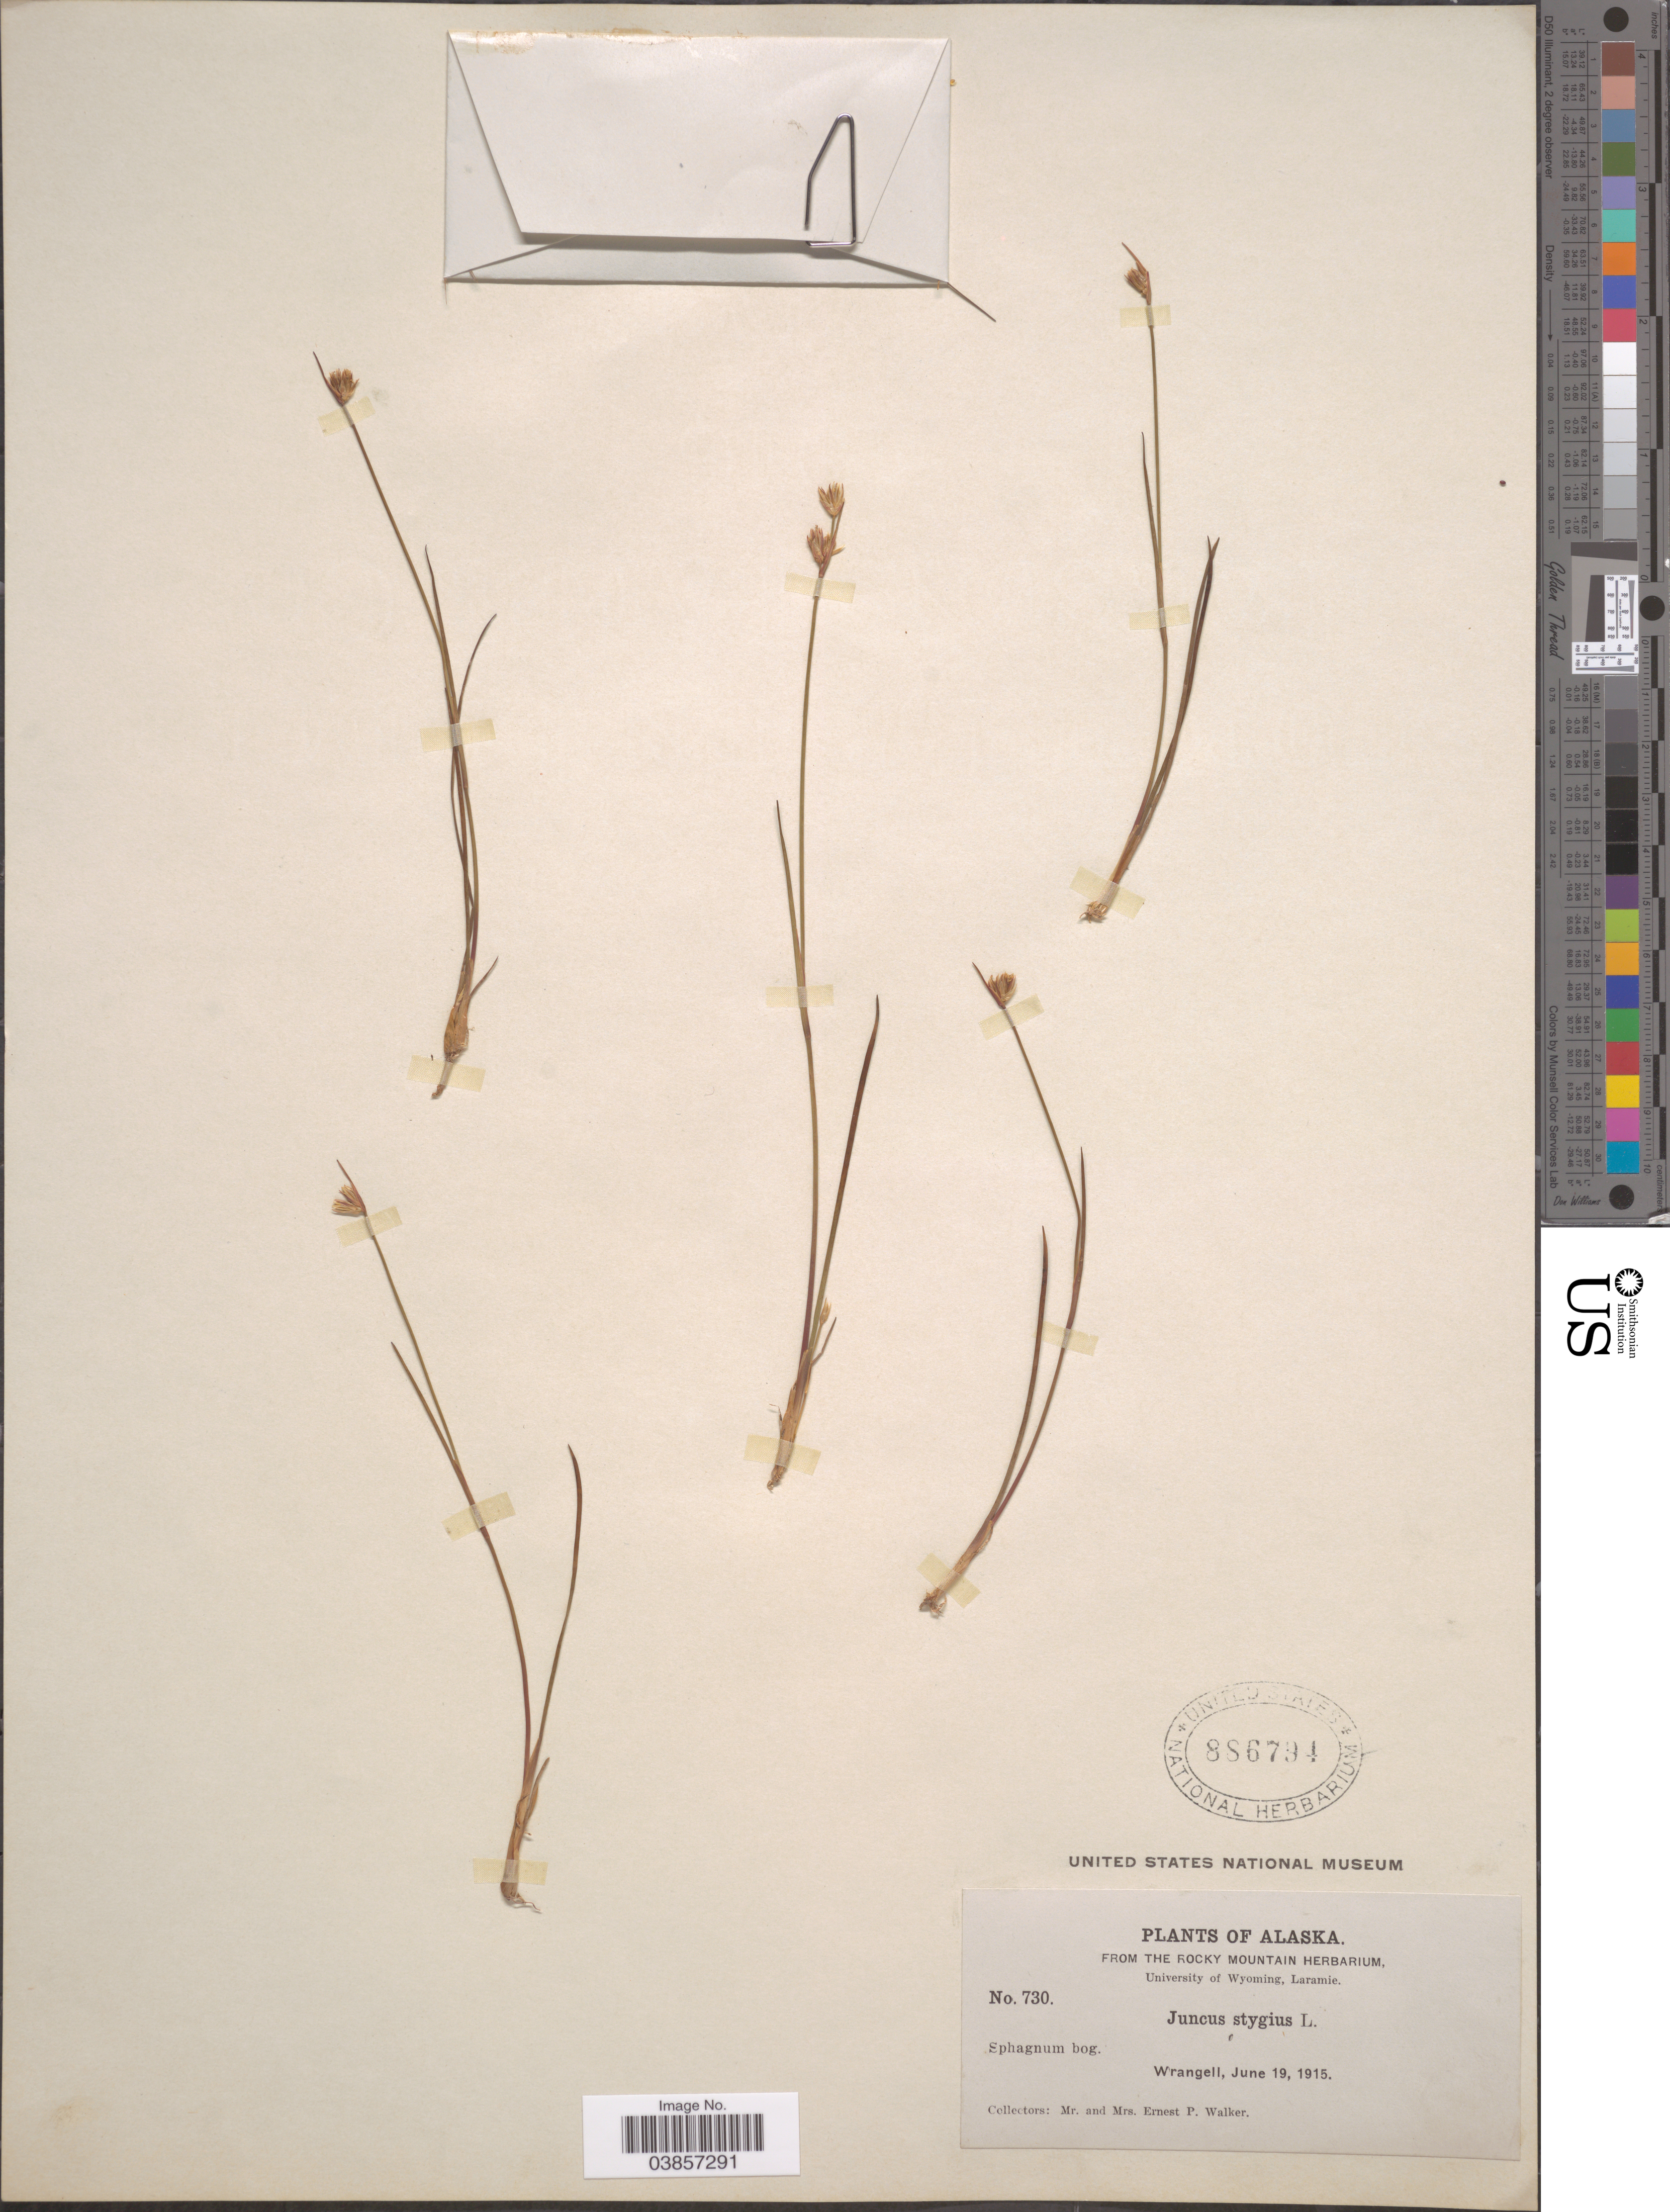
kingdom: Plantae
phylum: Tracheophyta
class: Liliopsida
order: Poales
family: Juncaceae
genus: Juncus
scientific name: Juncus stygius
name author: L.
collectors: E. P. Walker & E. Walker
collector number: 730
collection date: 1915-06-19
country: United States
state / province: Alaska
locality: Wrangell.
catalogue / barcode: US 886794